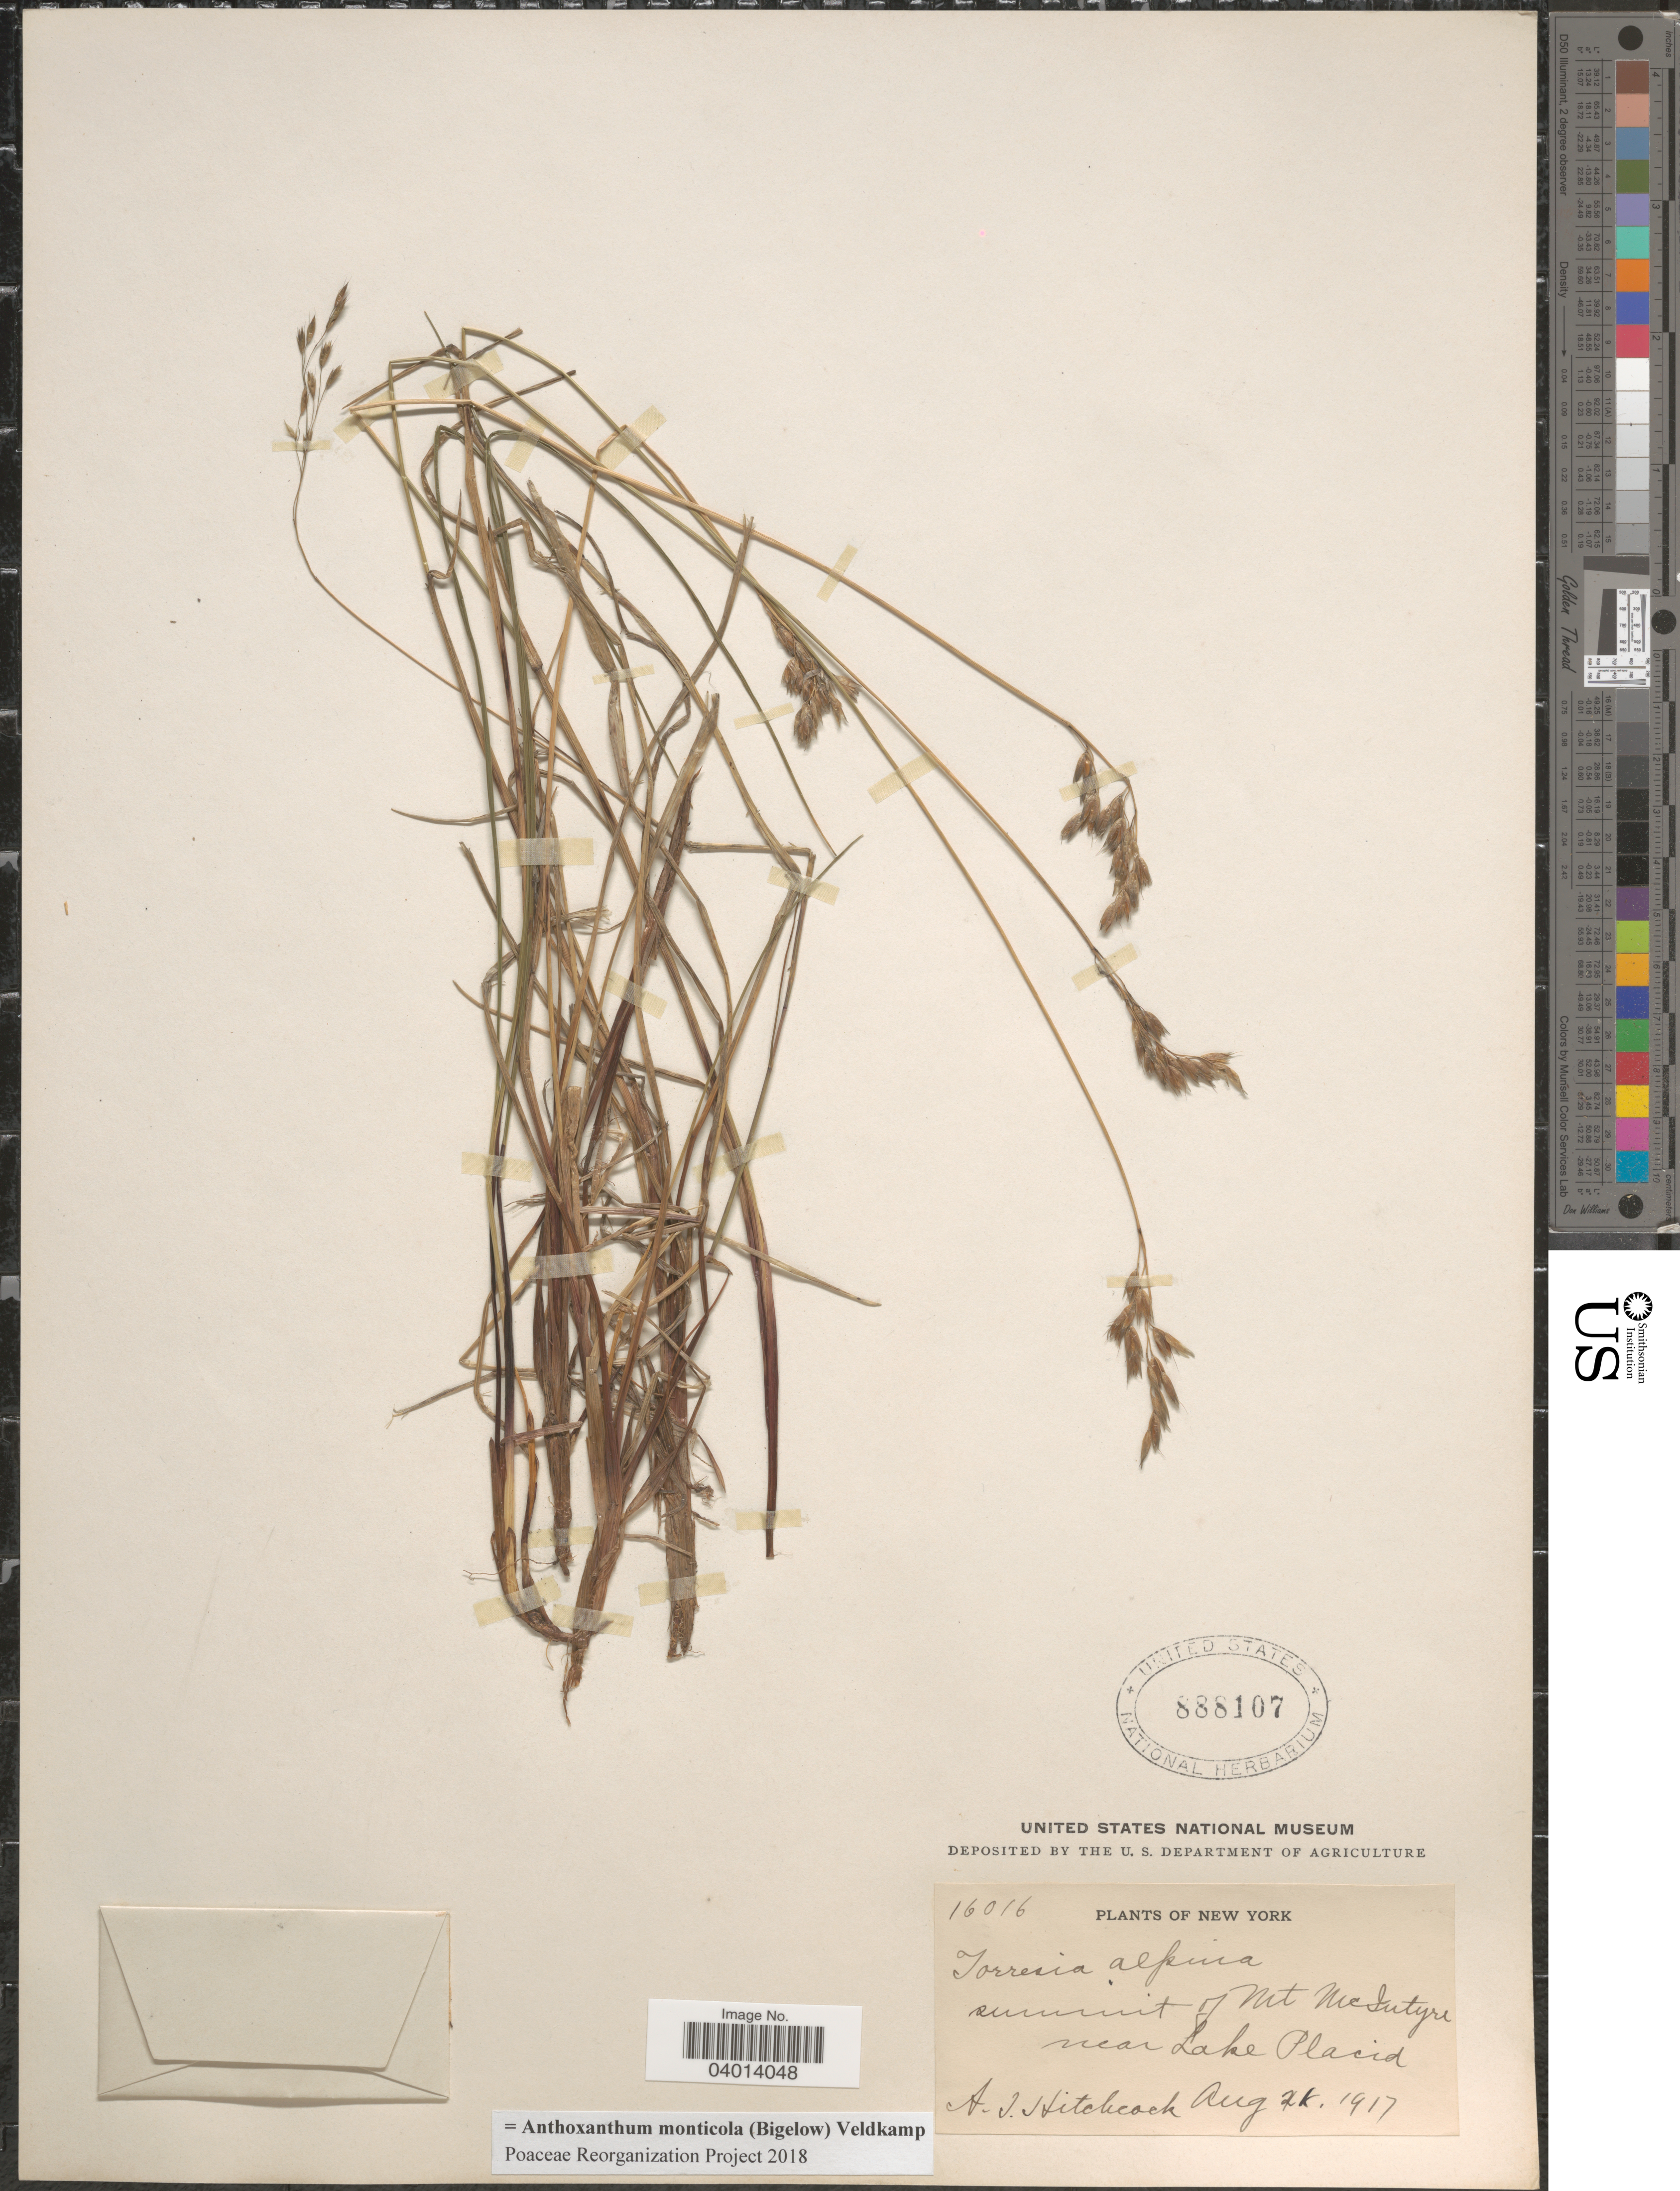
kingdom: Plantae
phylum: Tracheophyta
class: Liliopsida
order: Poales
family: Poaceae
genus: Anthoxanthum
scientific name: Anthoxanthum monticola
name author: (Bigelow) Veldkamp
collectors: A. S. Hitchcock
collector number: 16016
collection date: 1917-08-21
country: United States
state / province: New York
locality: Summit of Mt McIntyre near Lake Placid.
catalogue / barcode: US 888107